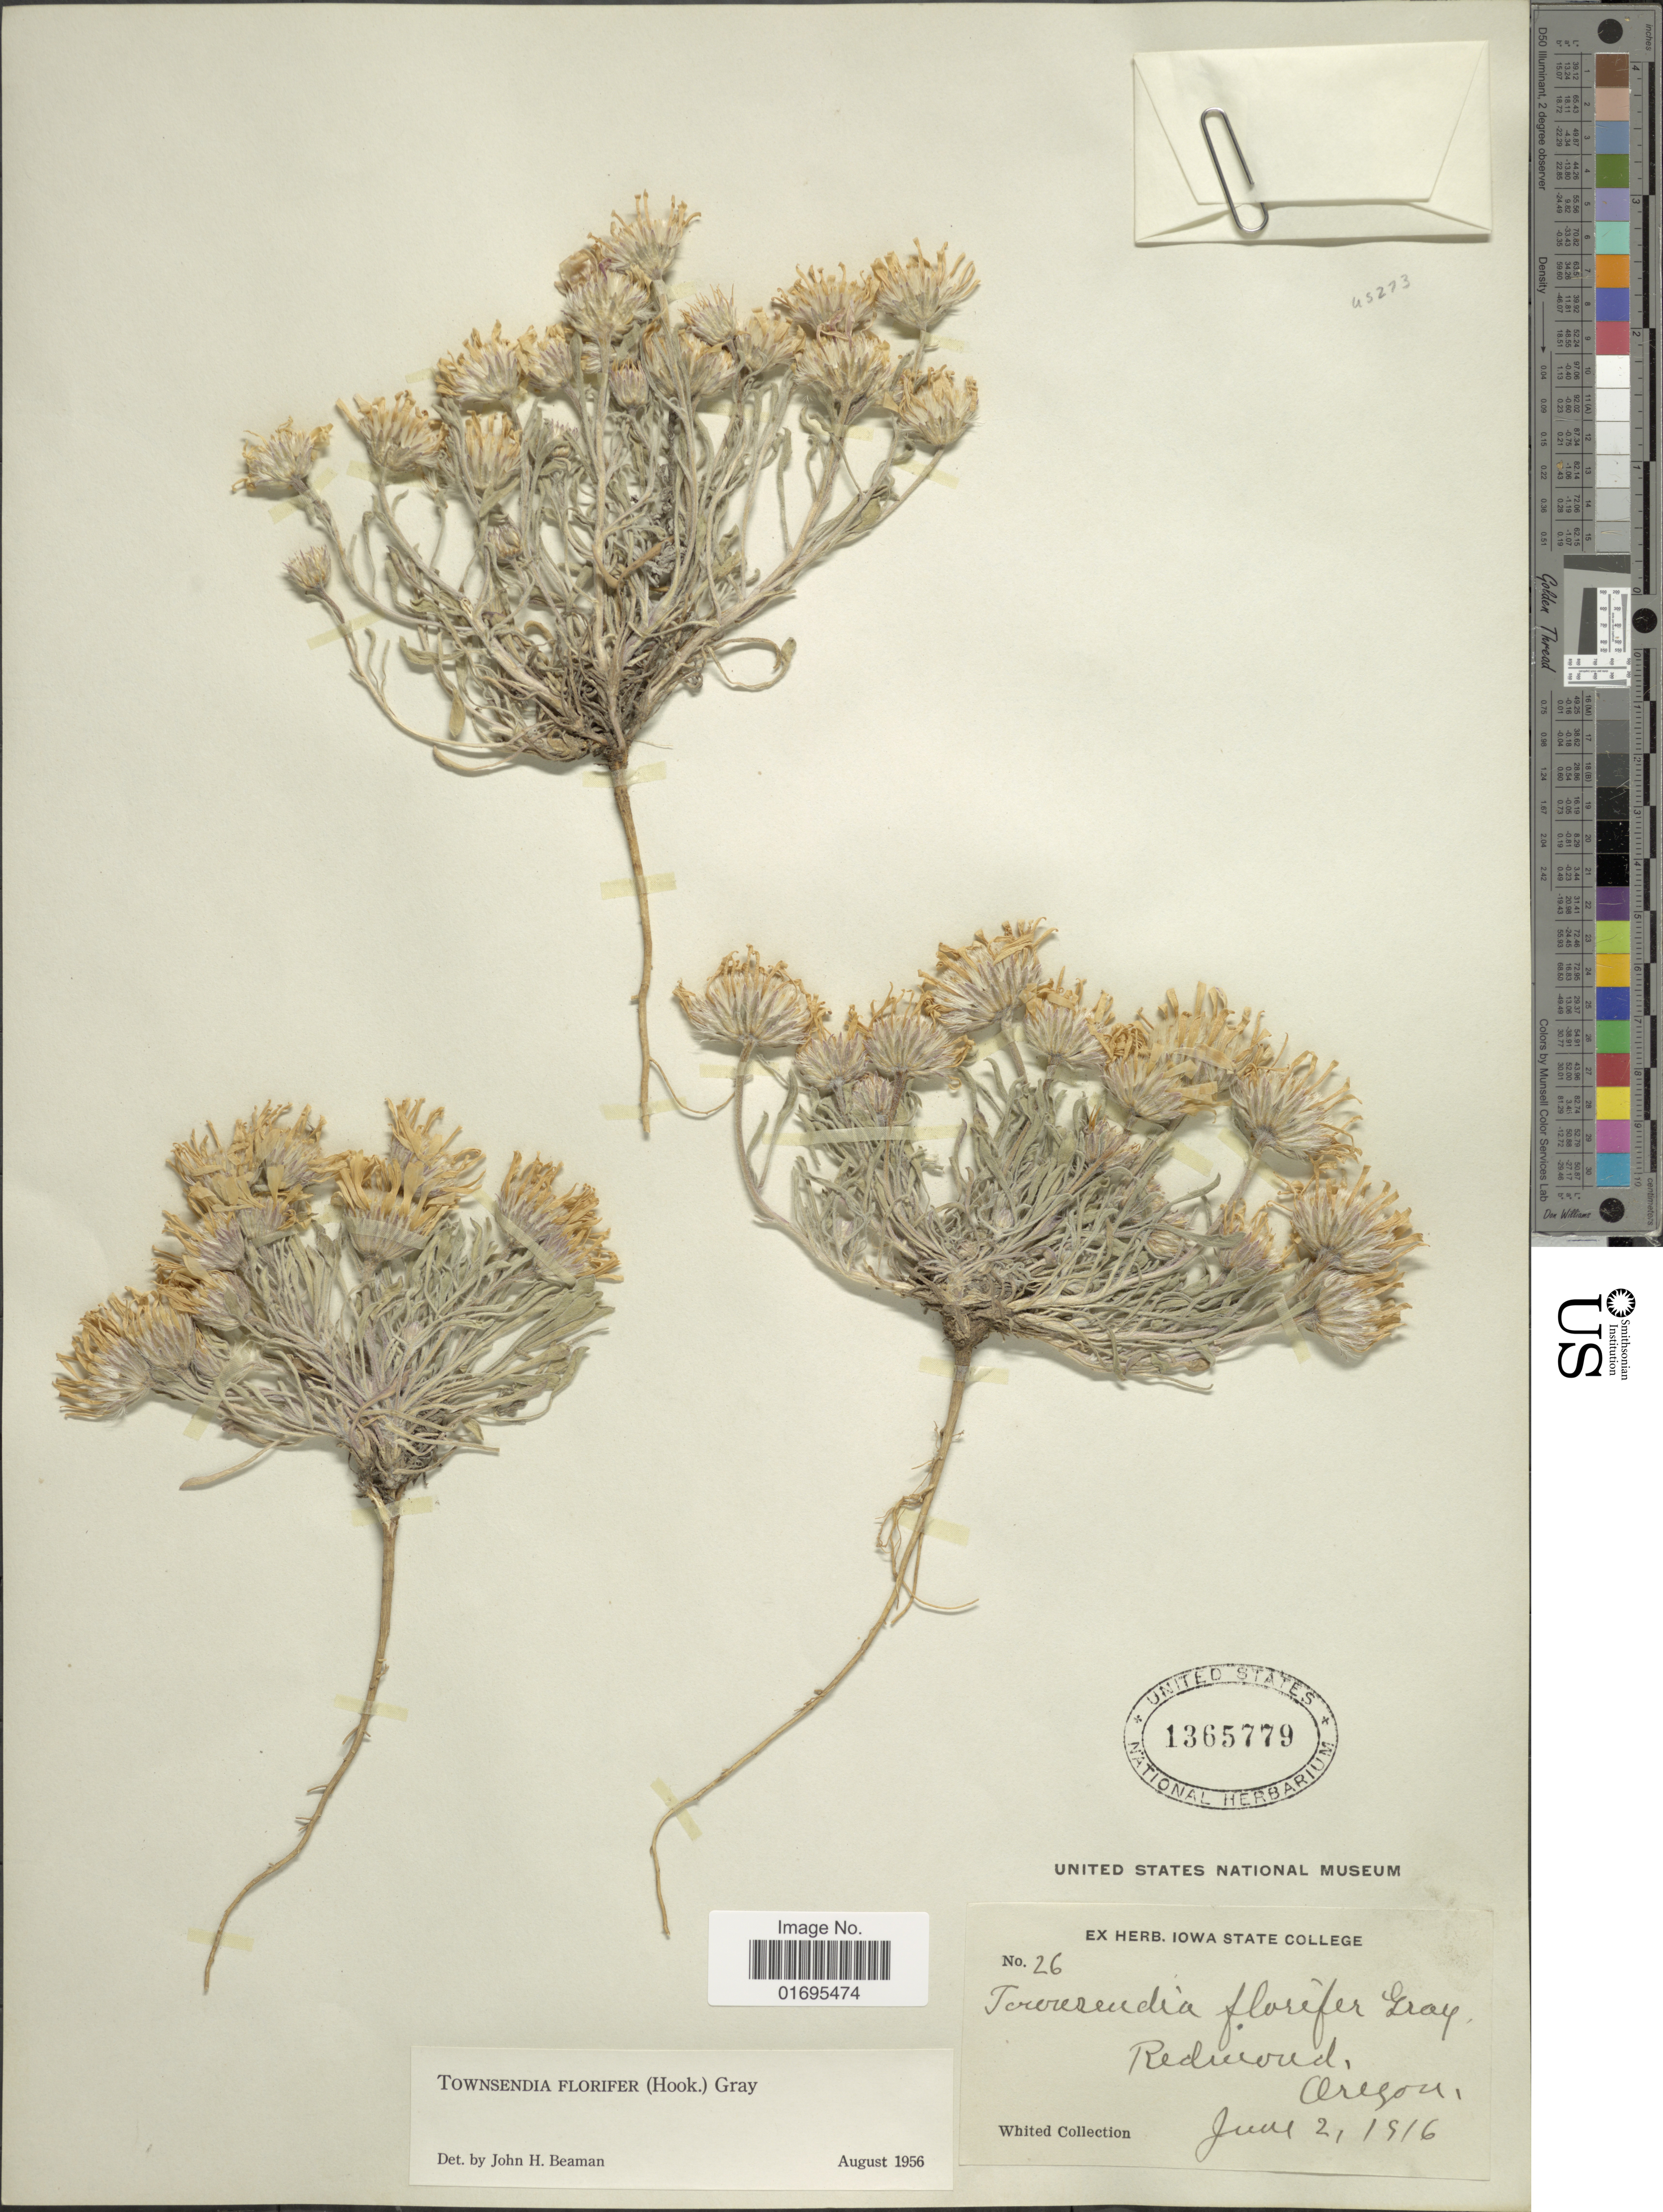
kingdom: Plantae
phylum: Tracheophyta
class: Magnoliopsida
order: Asterales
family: Asteraceae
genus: Townsendia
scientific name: Townsendia florifer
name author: (Hook.) A. Gray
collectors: ex herb. Iowa State College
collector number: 26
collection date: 1916-06-02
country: United States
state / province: Oregon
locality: Redmond, Whited Collection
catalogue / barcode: US 1365779